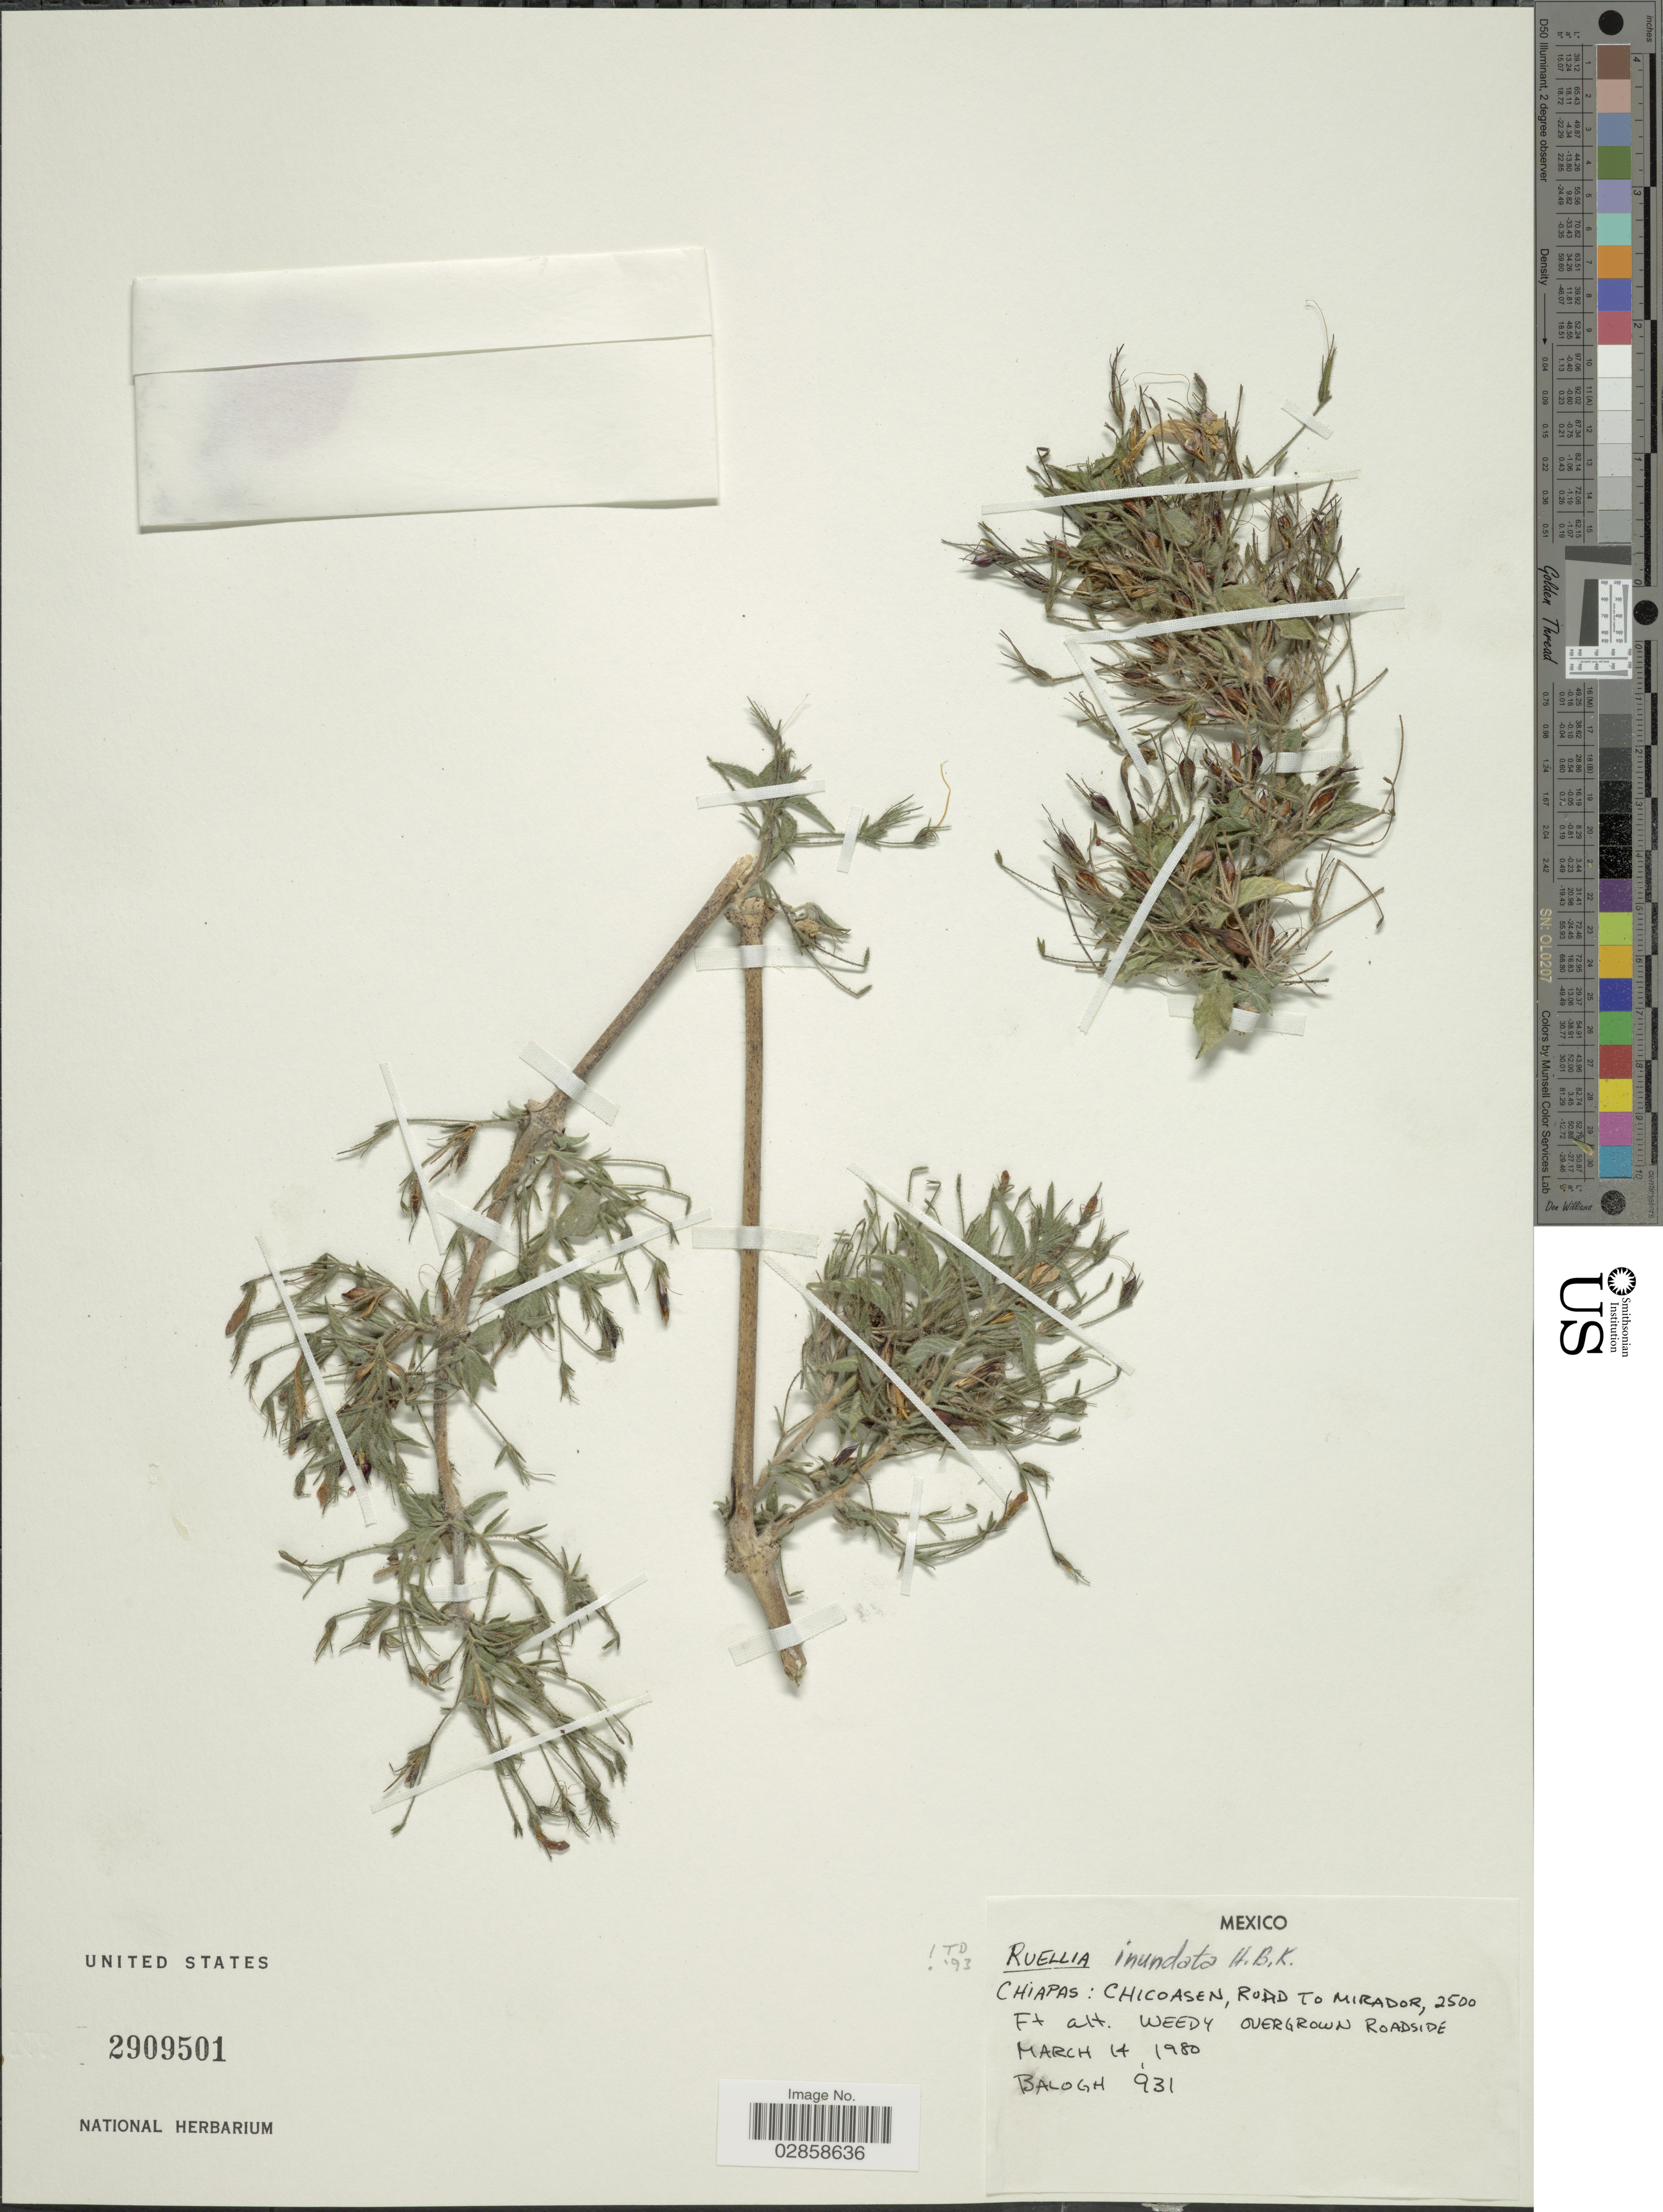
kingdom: Plantae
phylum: Tracheophyta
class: Magnoliopsida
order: Lamiales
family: Acanthaceae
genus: Ruellia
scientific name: Ruellia inundata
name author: Kunth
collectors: -. Balogh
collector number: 931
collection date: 1980-03-14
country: Mexico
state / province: Chiapas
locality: Chicoasen, Road to Mirador.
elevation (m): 762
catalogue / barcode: US 2909501